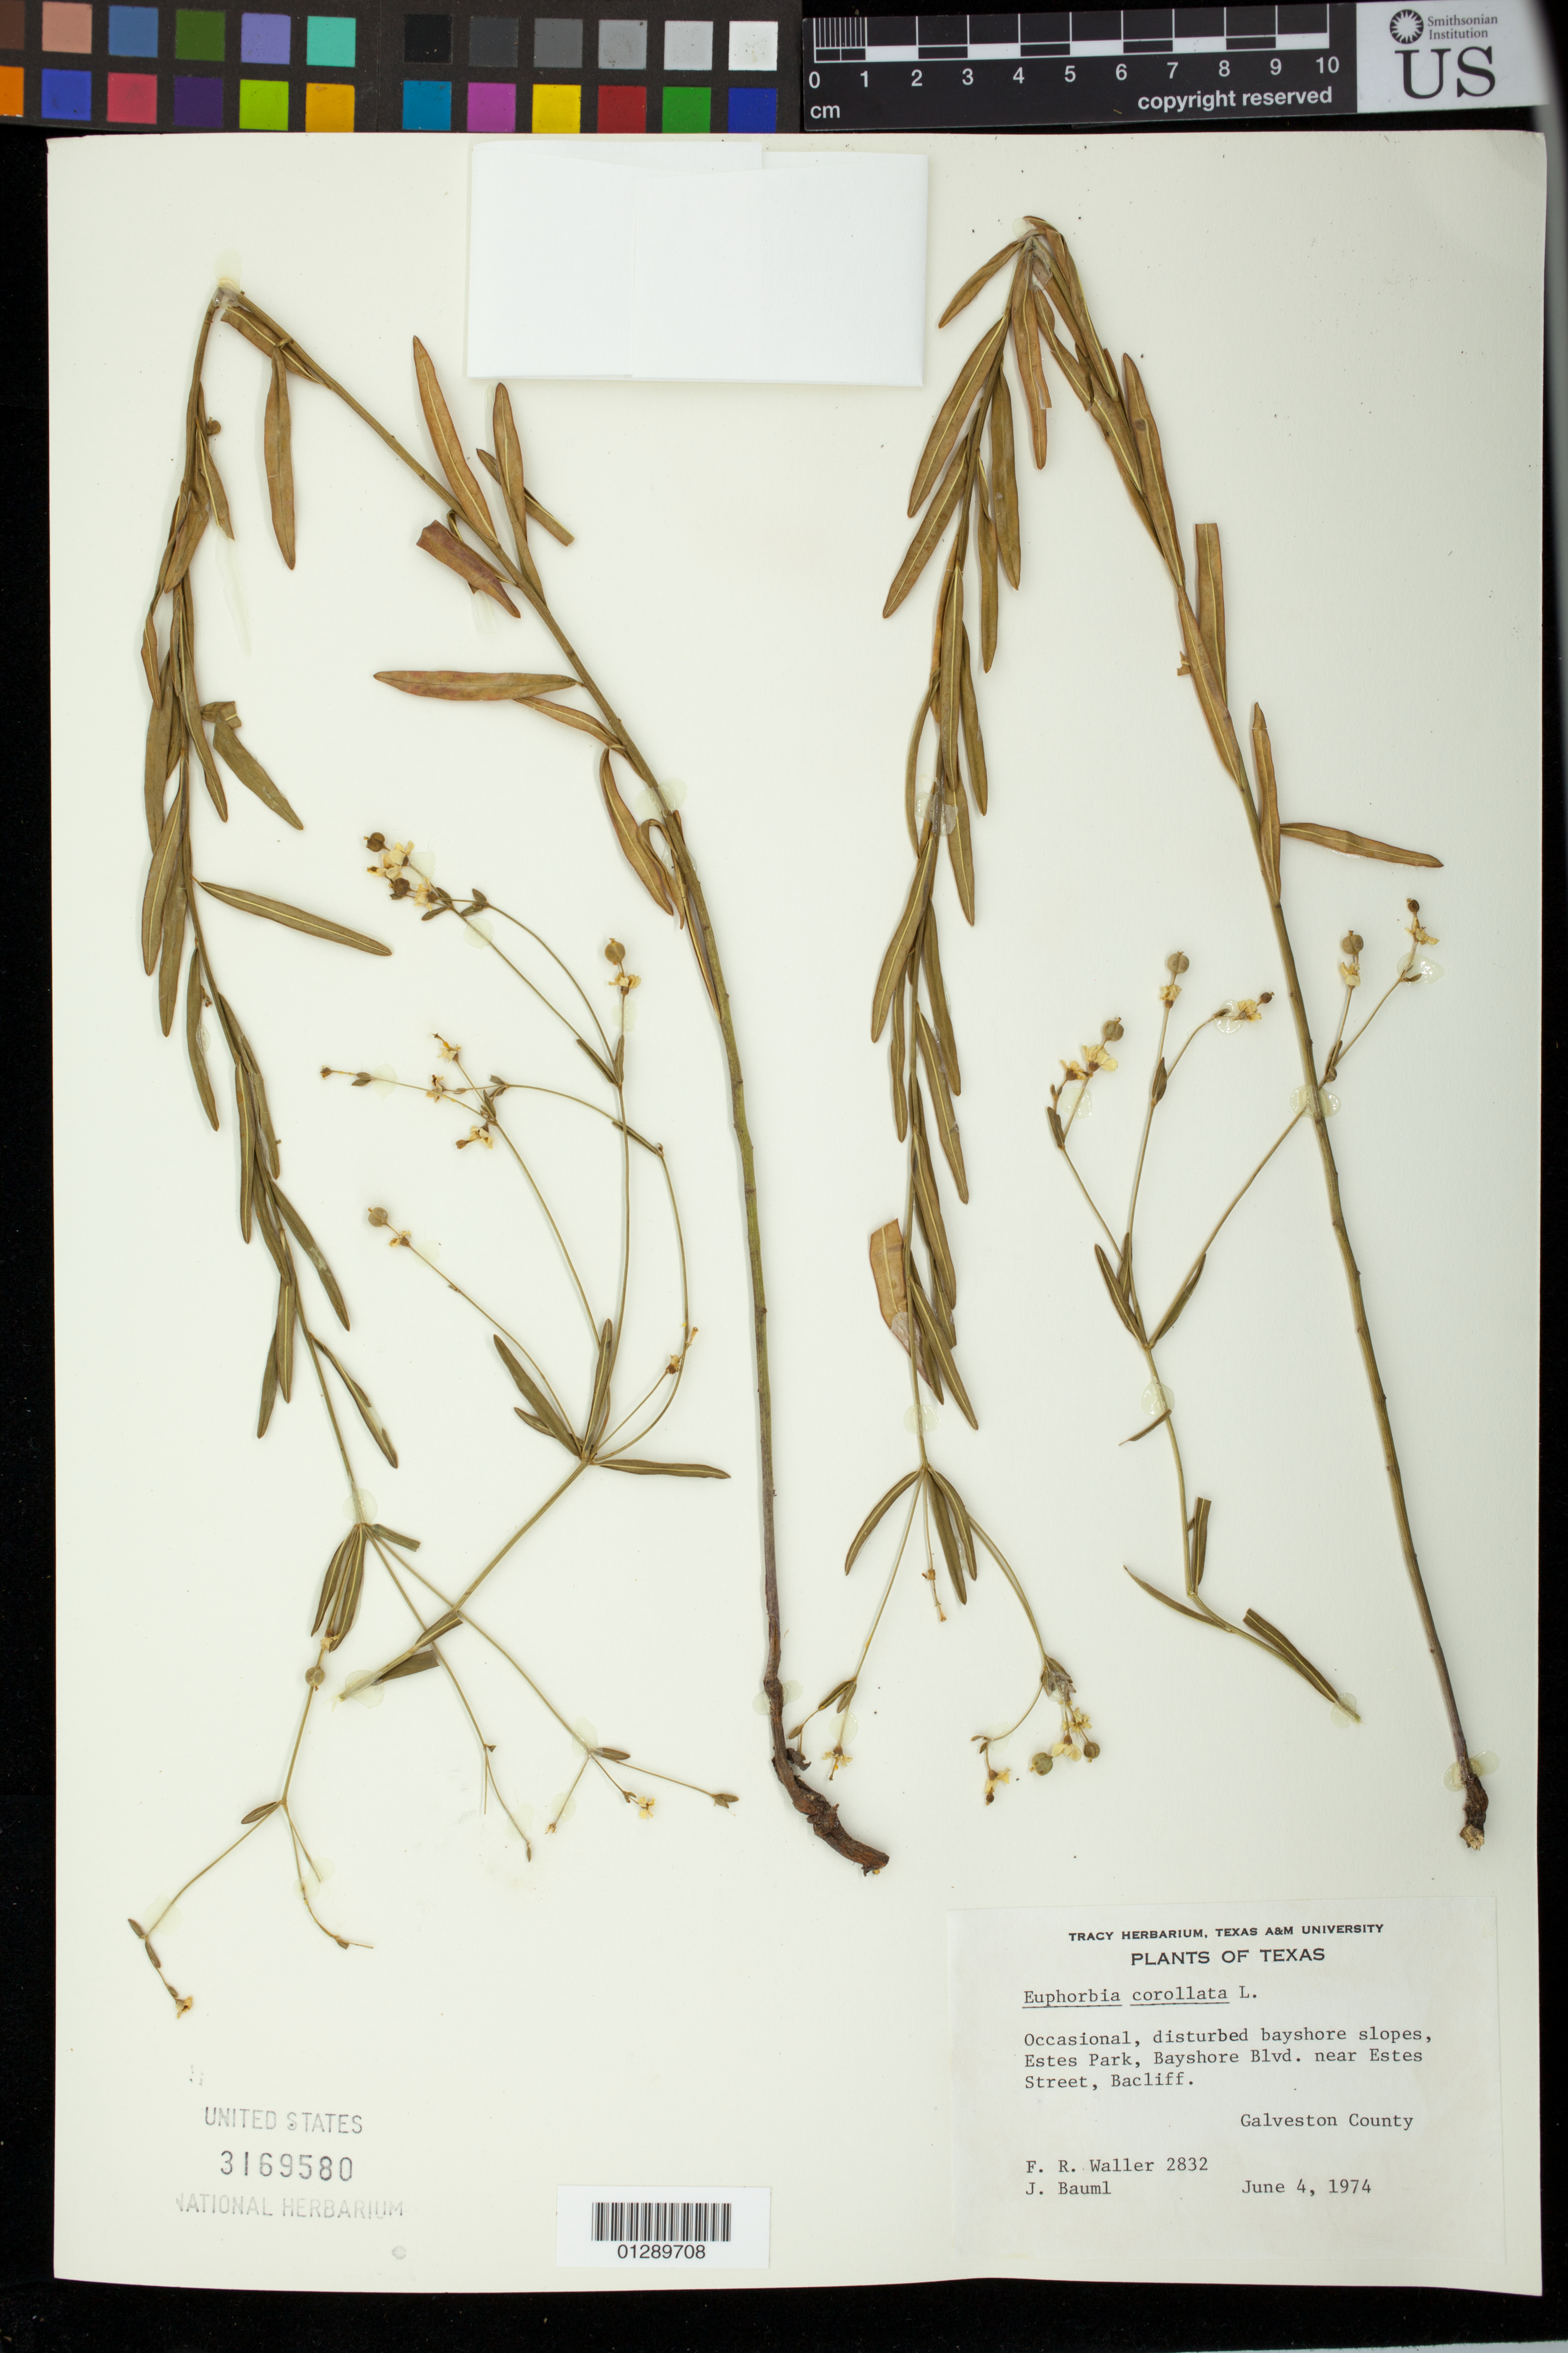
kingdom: Plantae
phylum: Tracheophyta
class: Magnoliopsida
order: Malpighiales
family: Euphorbiaceae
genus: Euphorbia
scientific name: Euphorbia corollata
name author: L.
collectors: F. R. Waller & J. Bauml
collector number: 2832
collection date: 1974-06-04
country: United States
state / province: Texas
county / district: Galveston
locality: Estes Park, Bayshore Blvd. near Estes Street, Bacliff.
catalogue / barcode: US 3169580